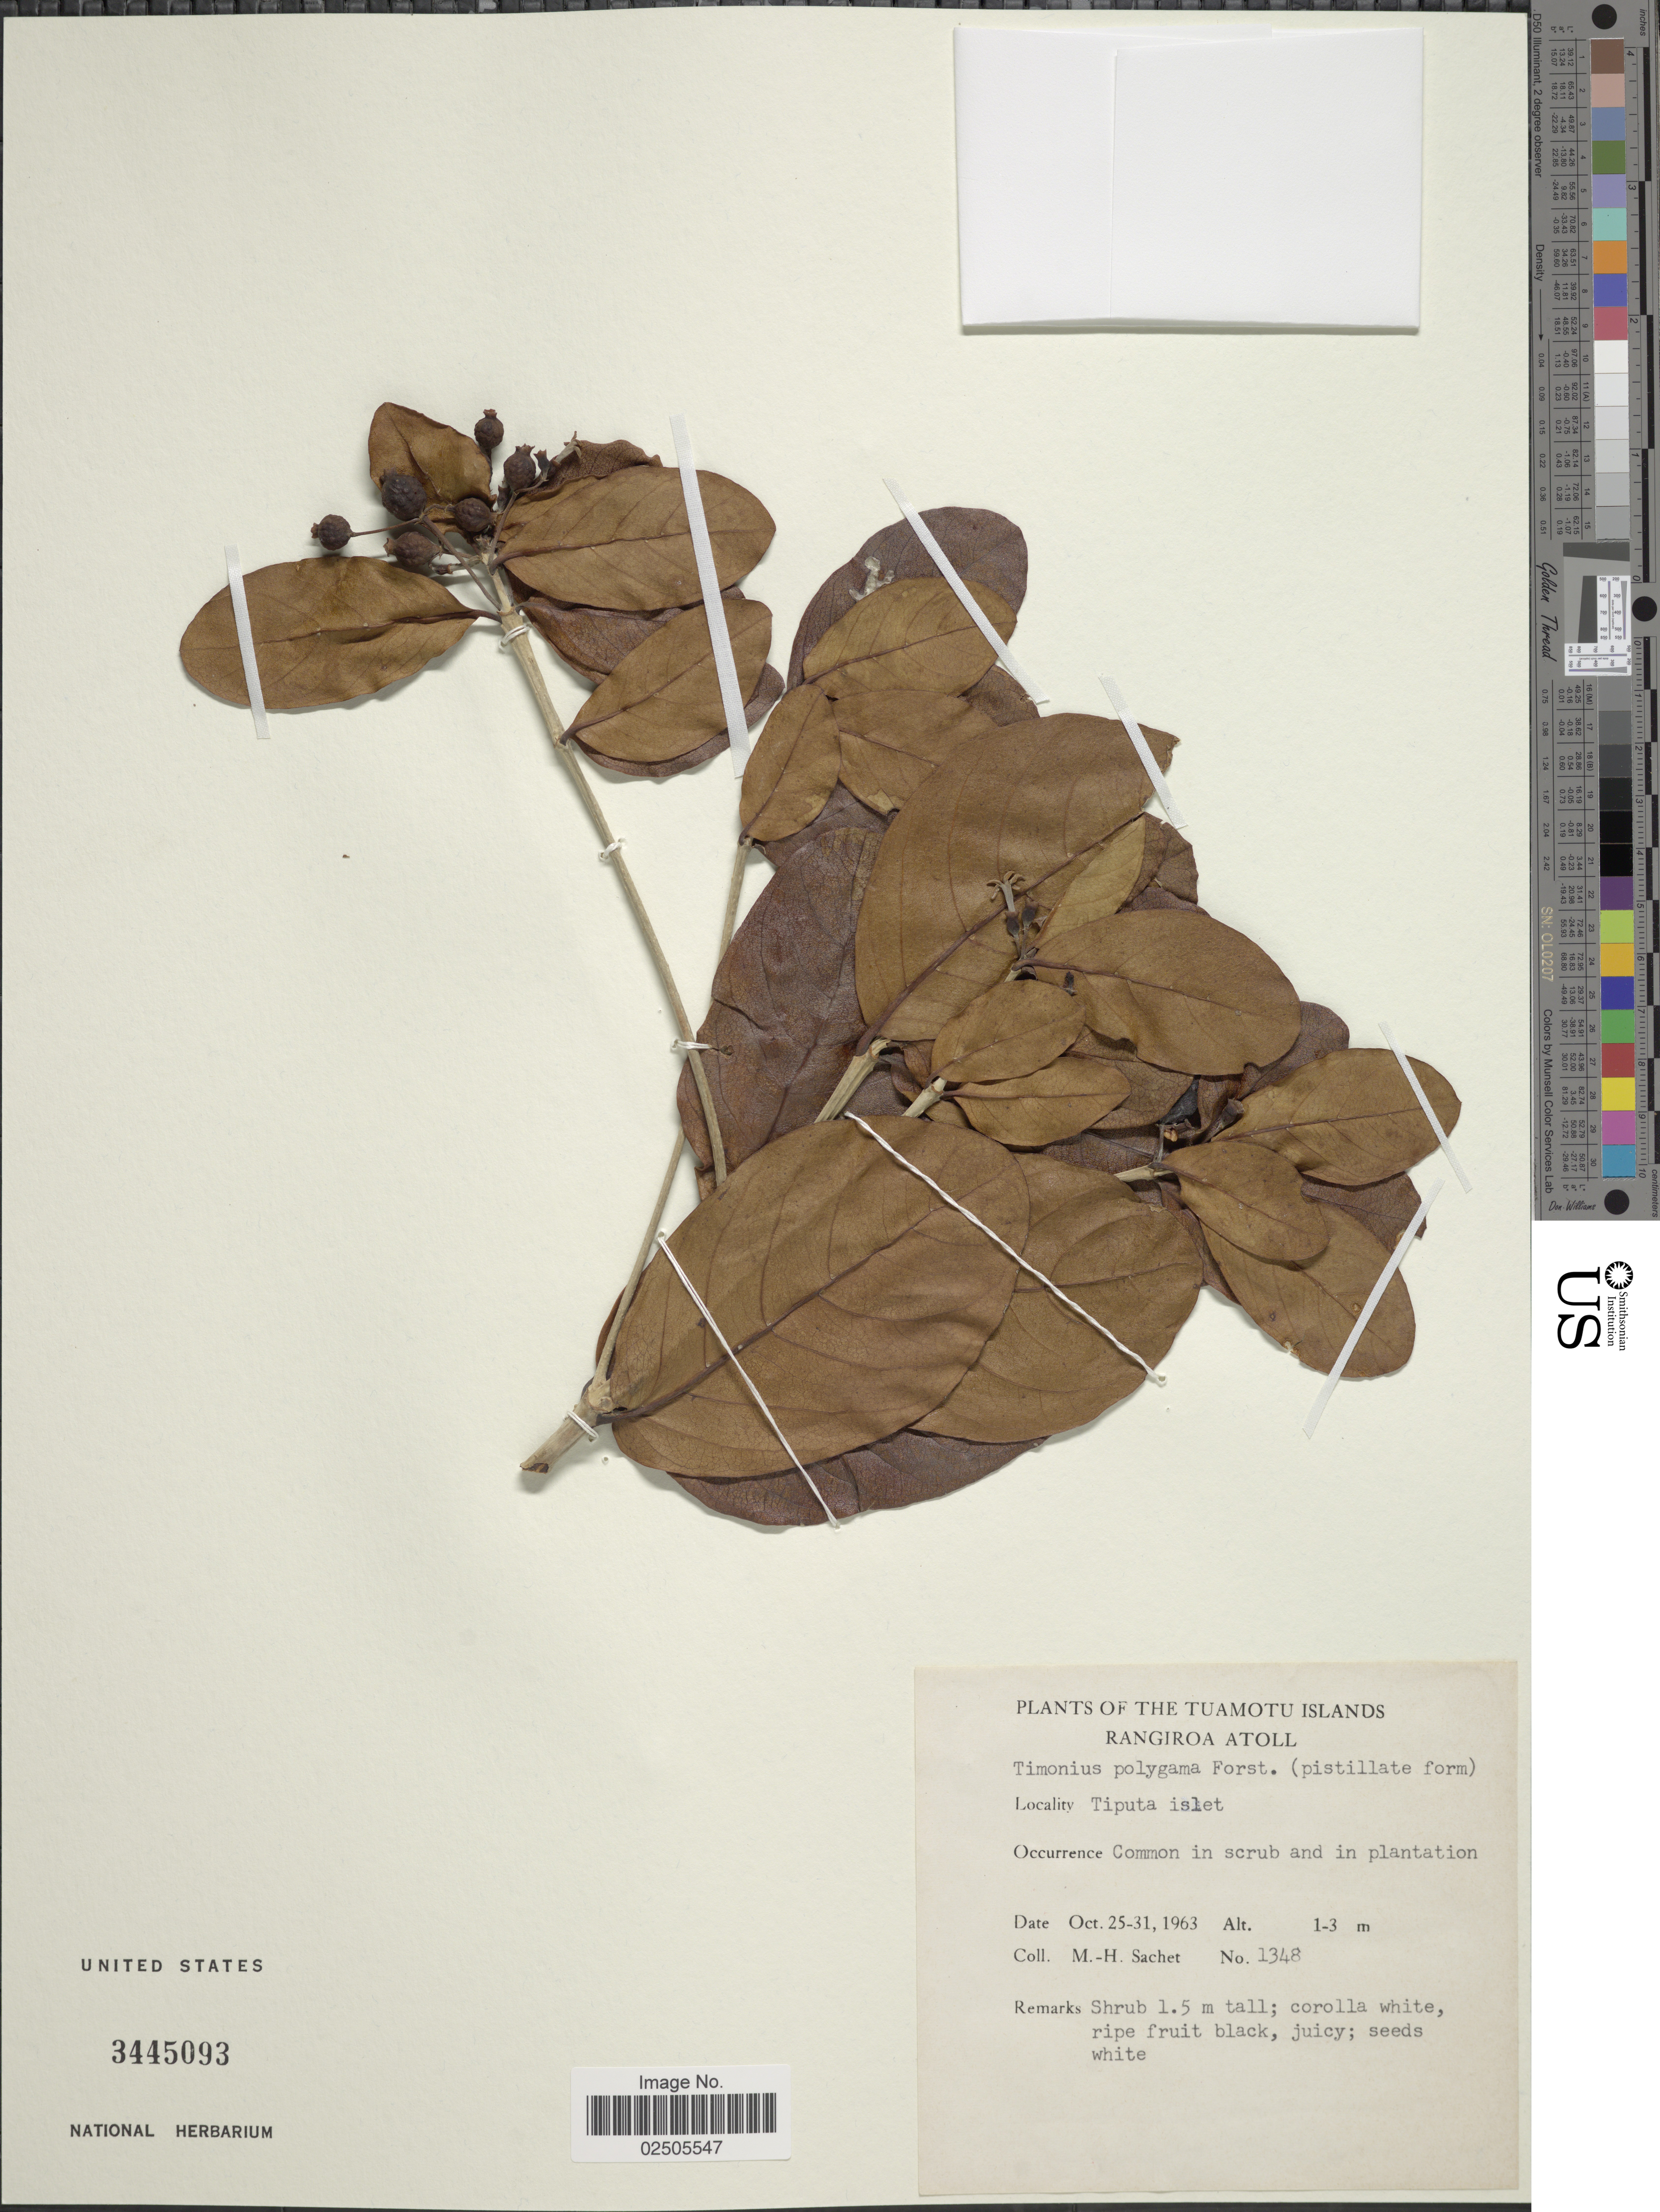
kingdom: Plantae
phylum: Tracheophyta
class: Magnoliopsida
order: Gentianales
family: Rubiaceae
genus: Timonius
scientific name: Timonius polygamus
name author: (G. Forst.) Rob.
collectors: M.-H. Sachet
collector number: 1348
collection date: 1963-10-25/1963-10-31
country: French Polynesia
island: Rangiroa [Deans] Atoll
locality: The Tuamotu Islands, Rangiroa Atoll, Tiputa Islet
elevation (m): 1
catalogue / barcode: US 3445093